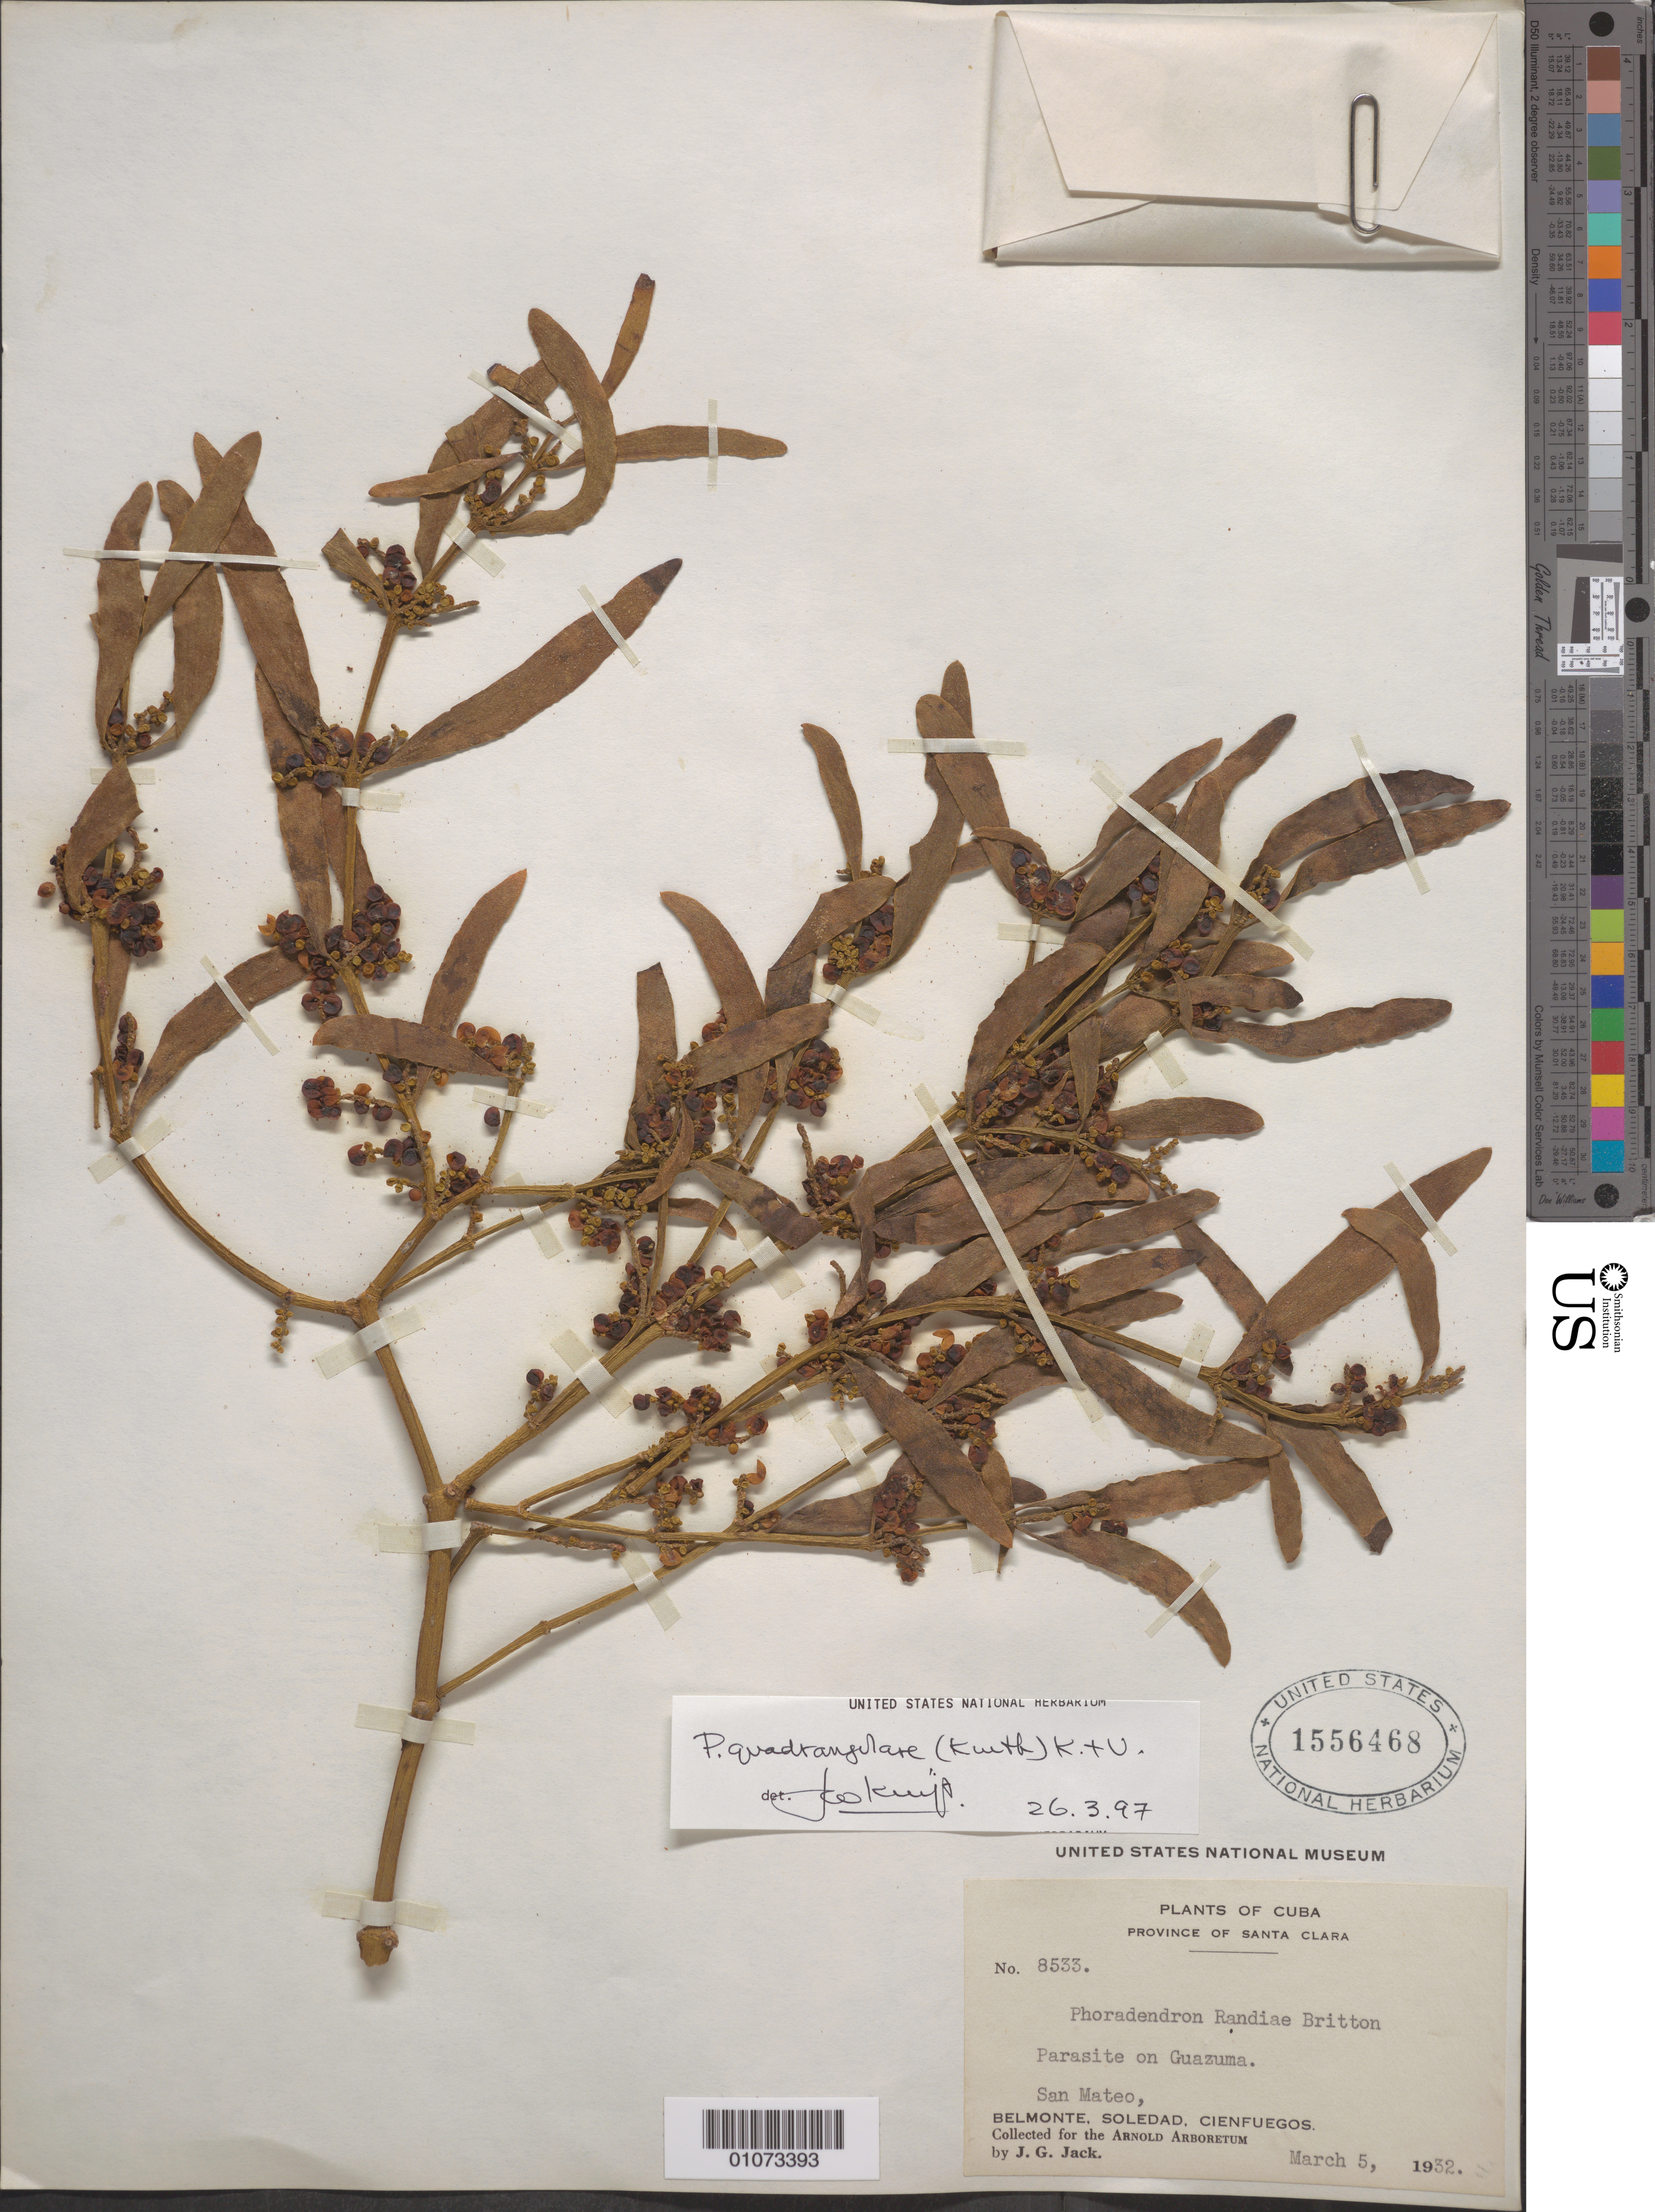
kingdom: Plantae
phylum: Tracheophyta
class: Magnoliopsida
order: Santalales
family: Viscaceae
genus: Phoradendron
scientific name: Phoradendron quadrangulare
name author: (Kunth) Griseb.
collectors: J. G. Jack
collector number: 8533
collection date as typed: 05 Mar 1952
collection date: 1952-03-05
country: Cuba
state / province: Villa Clara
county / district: Santa Clara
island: Cuba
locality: San Mateo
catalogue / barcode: US 1556468